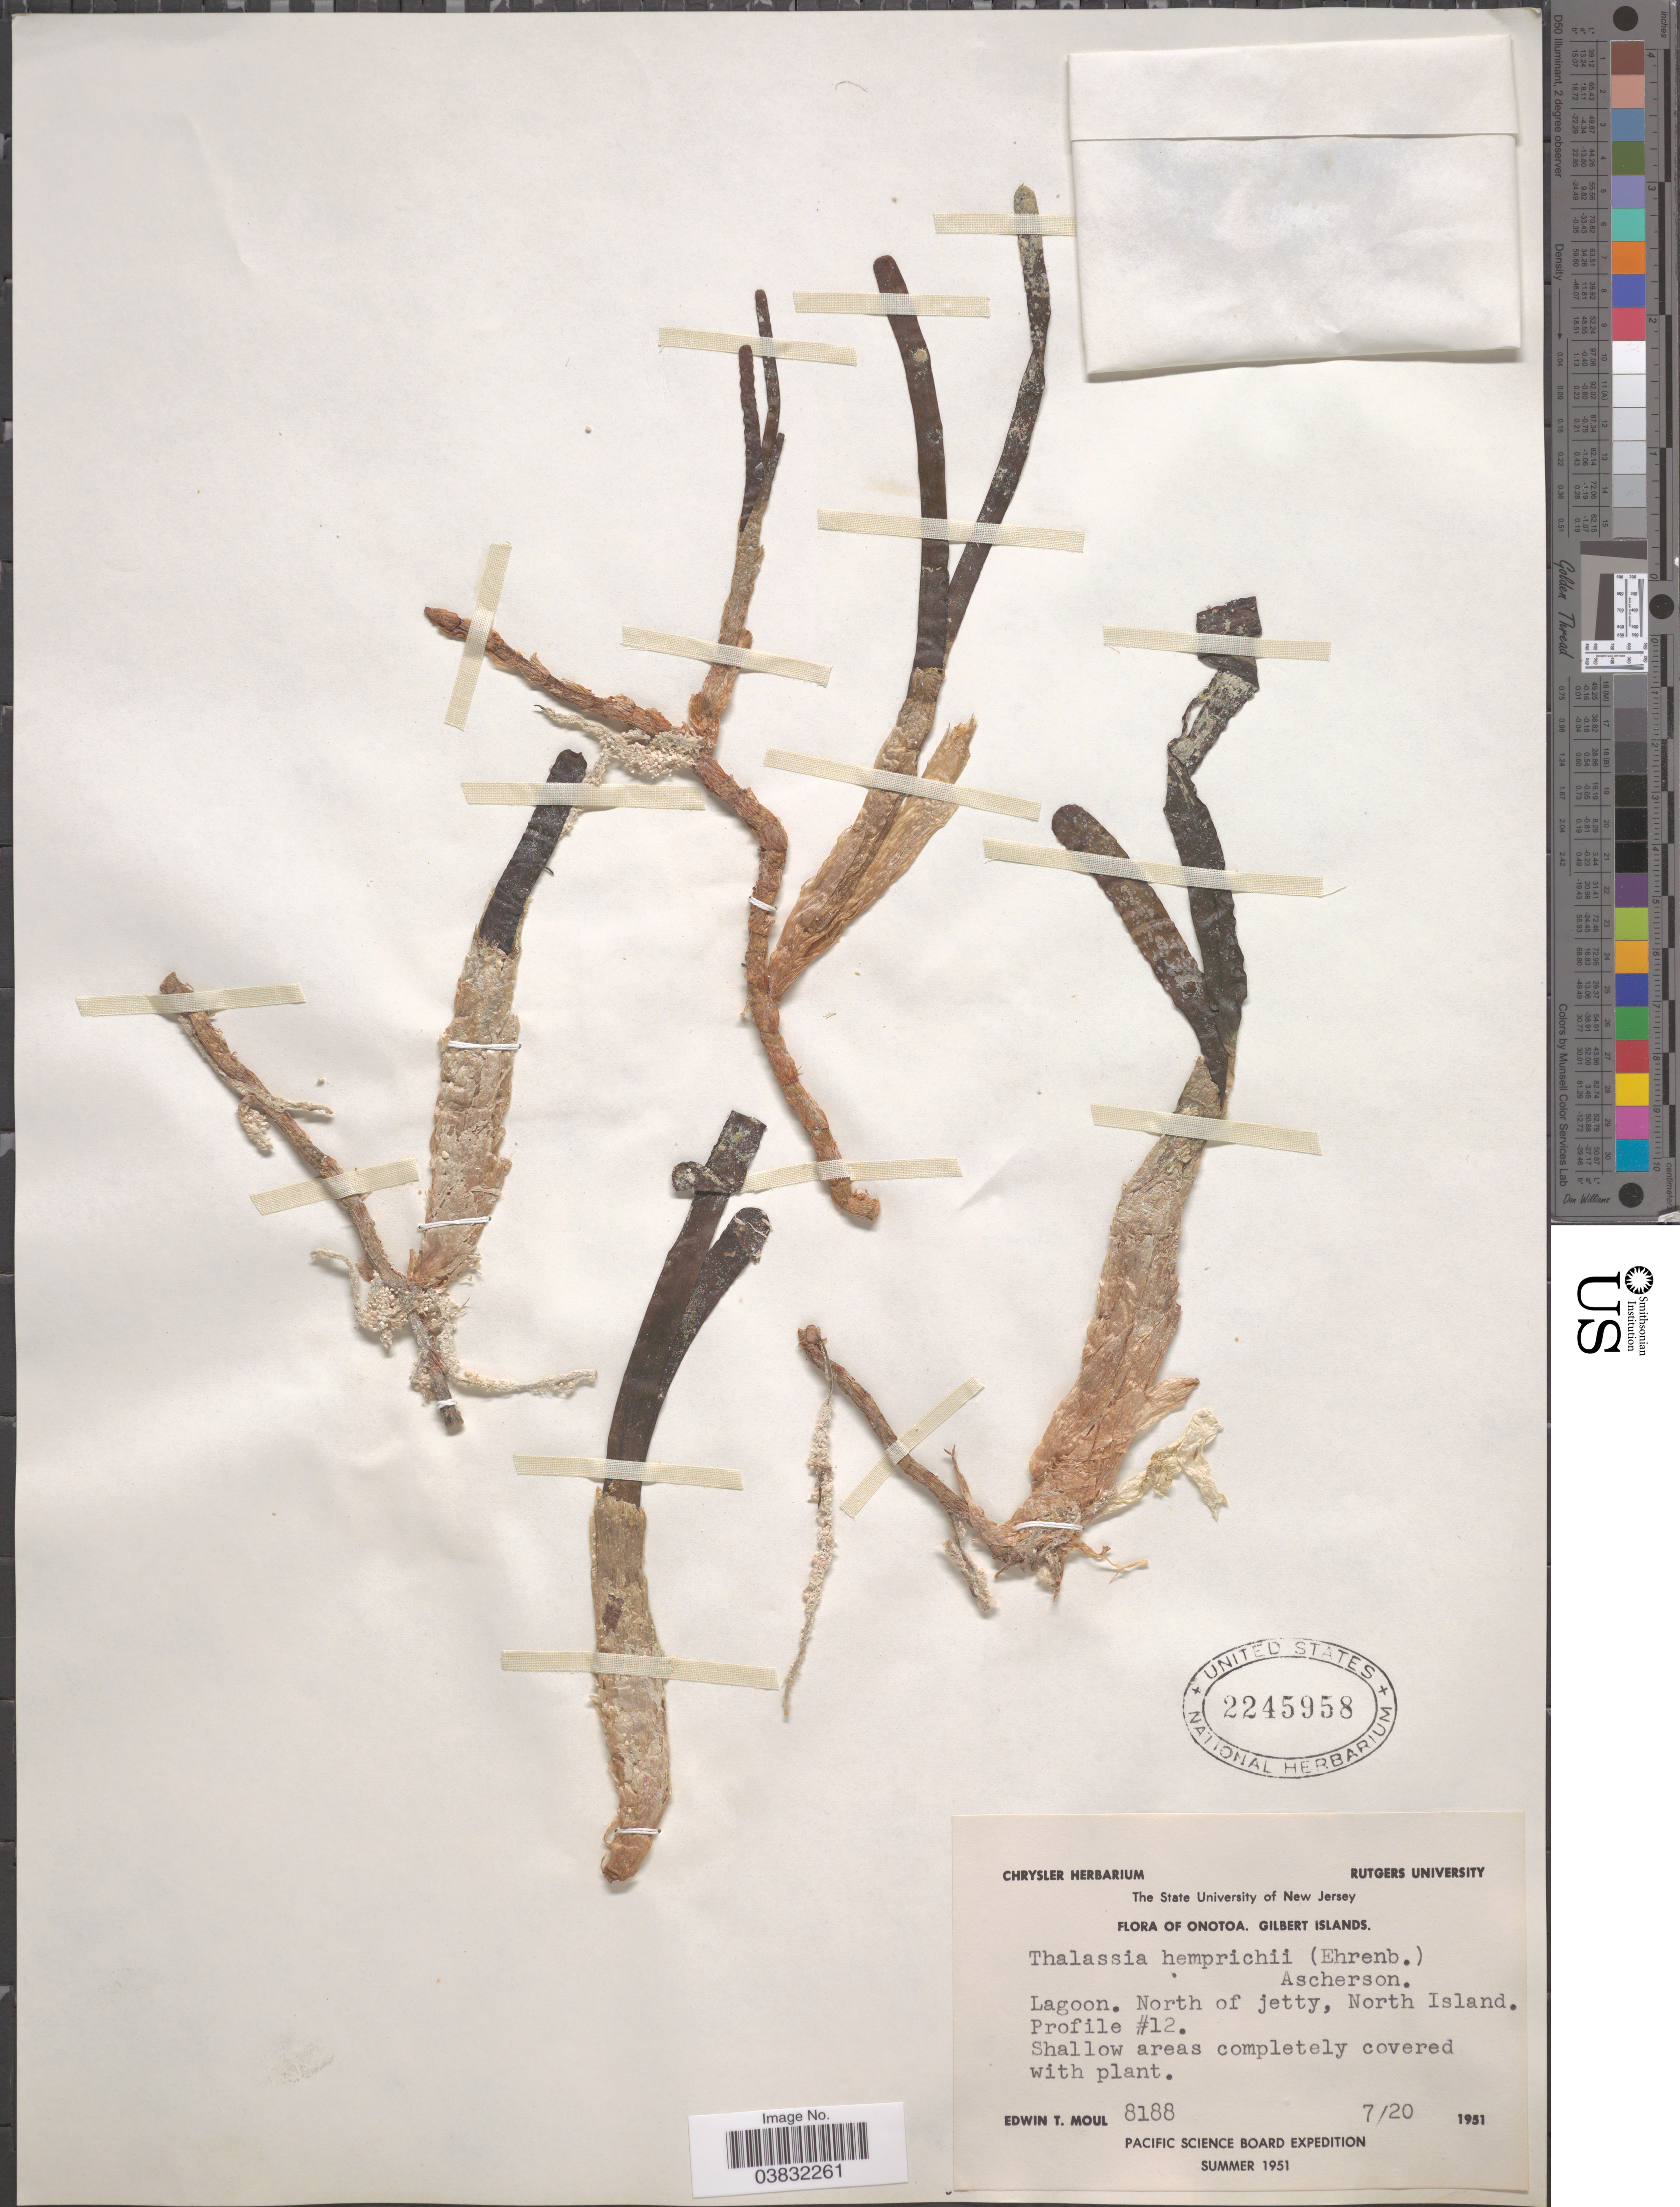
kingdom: Plantae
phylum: Tracheophyta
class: Liliopsida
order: Alismatales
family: Hydrocharitaceae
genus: Thalassia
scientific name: Thalassia hemprichii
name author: Asch.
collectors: E. T. Moul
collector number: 8188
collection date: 1951-07-20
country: Kiribati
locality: Onotoa. Gilbert Islands. Lagoon. North of jetty, North Island. Profile #12.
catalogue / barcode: US 2245958